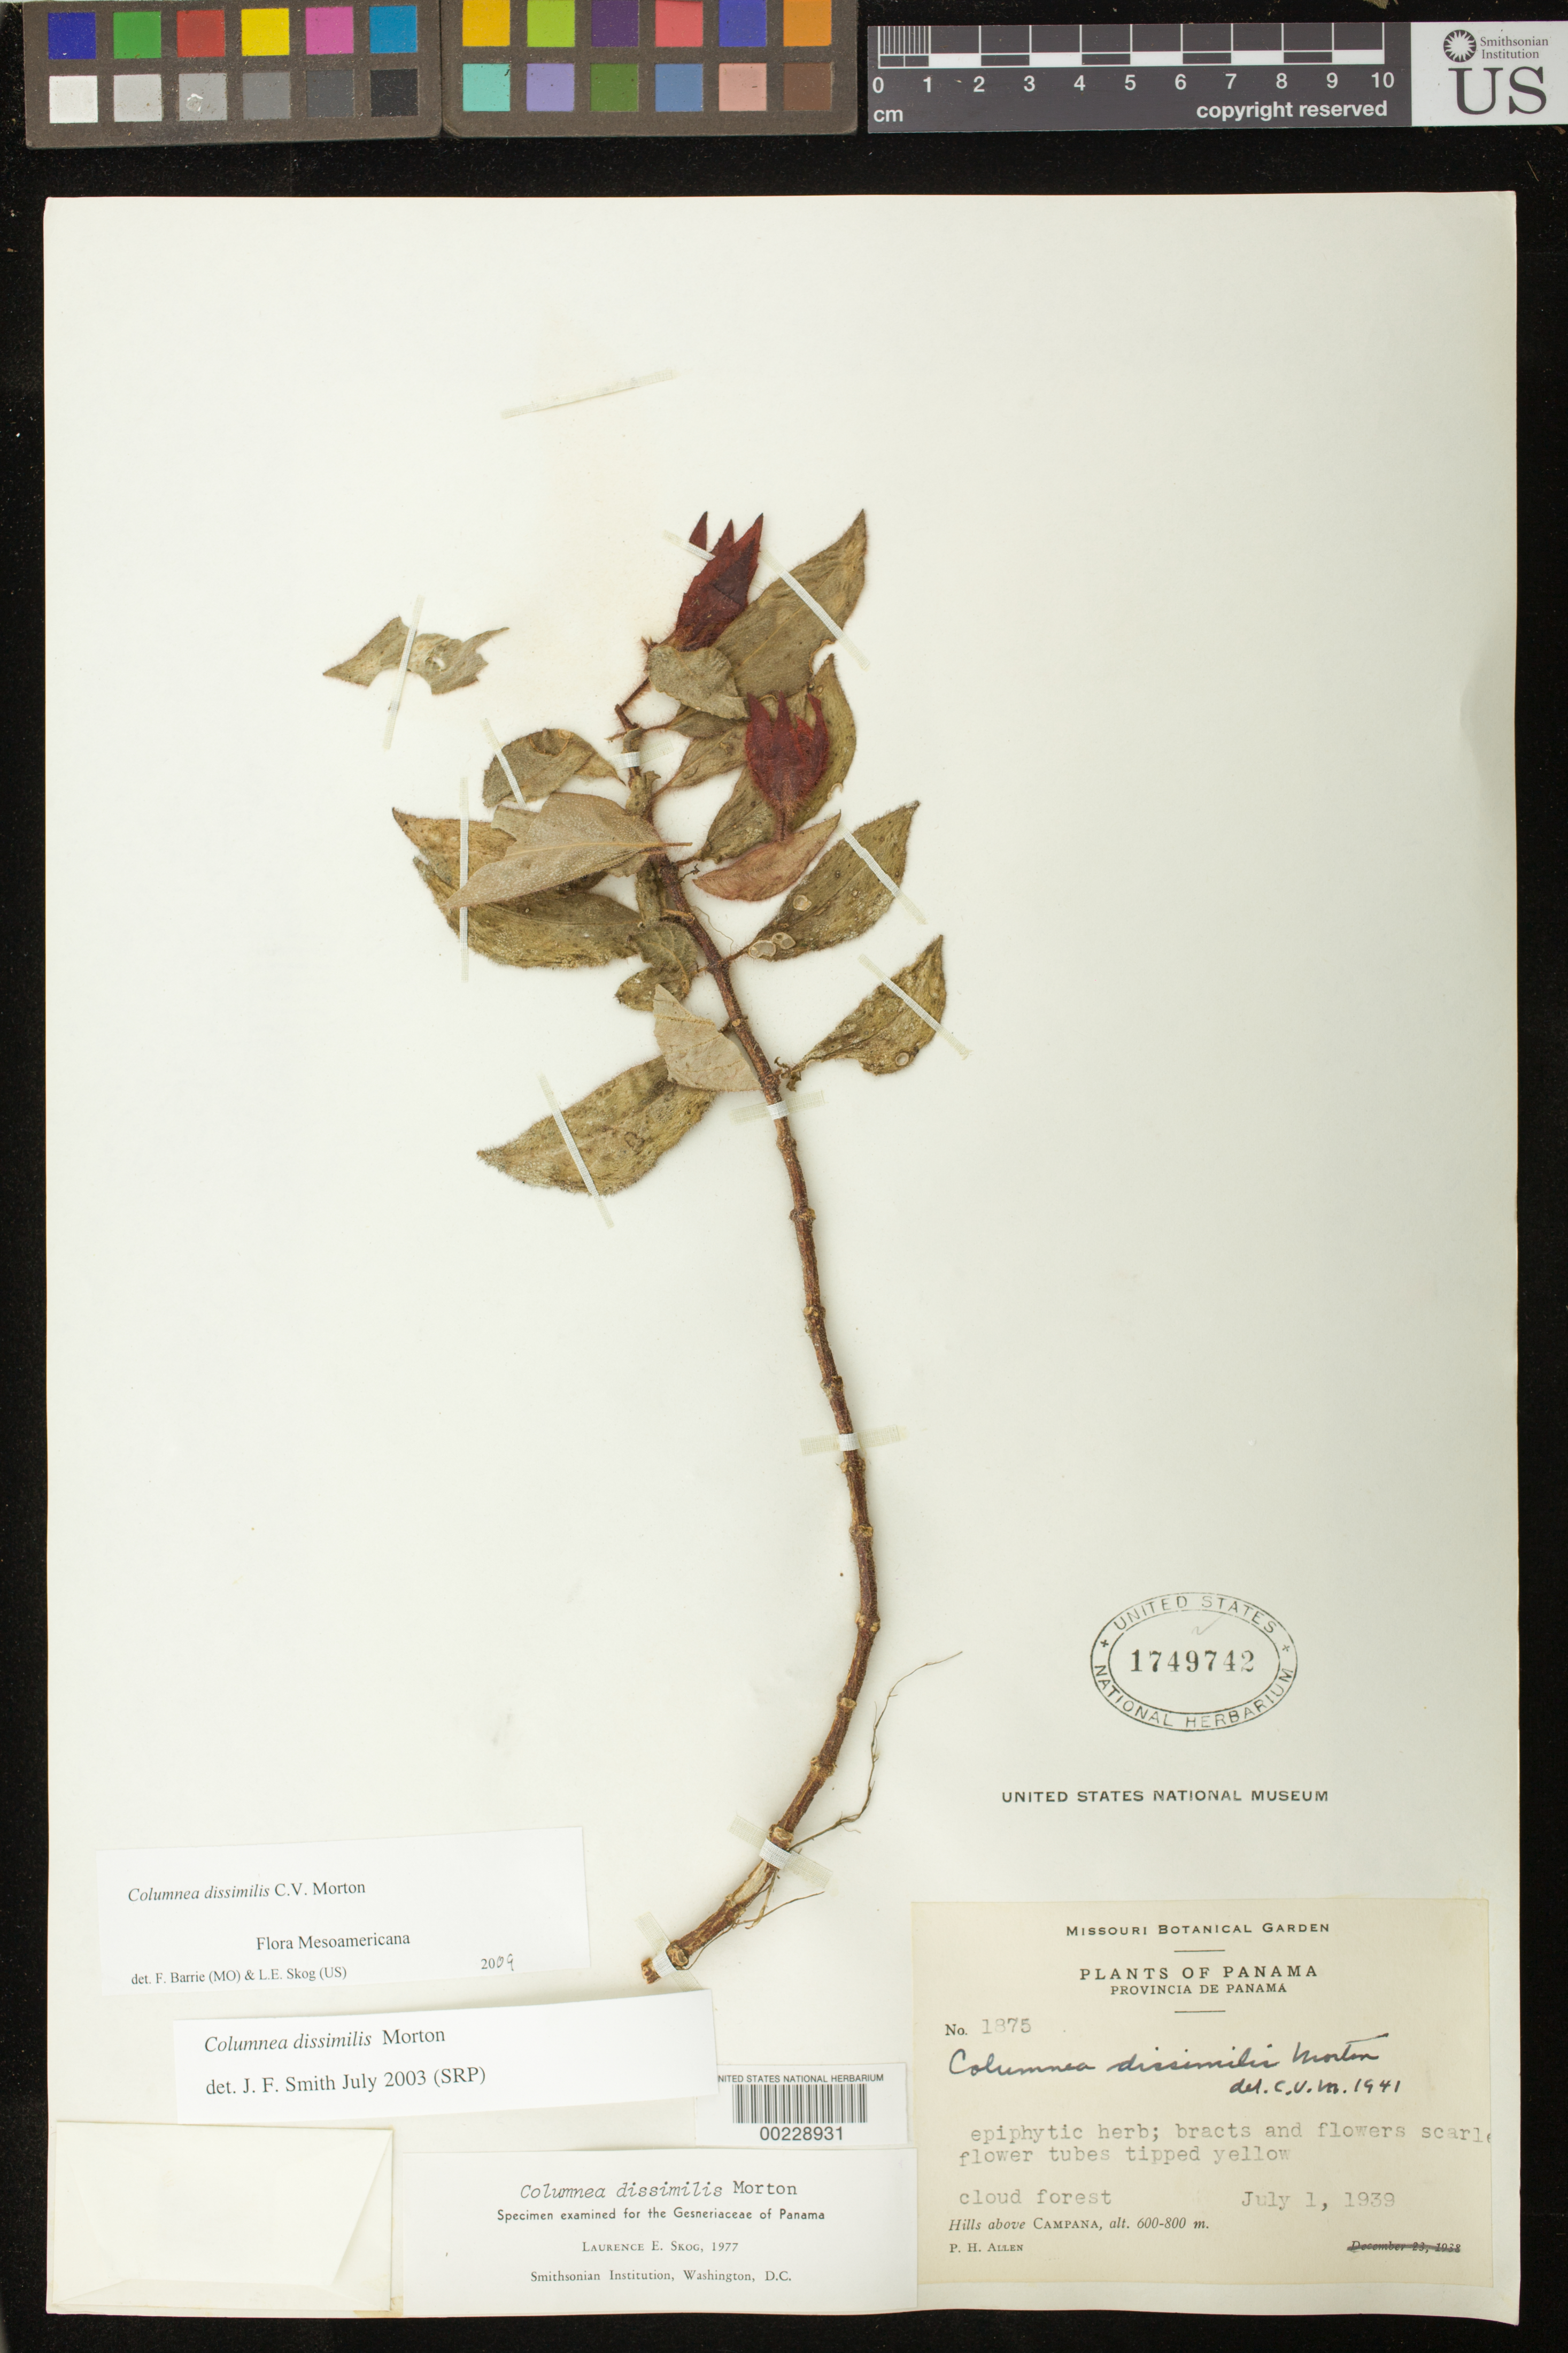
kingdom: Plantae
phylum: Tracheophyta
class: Magnoliopsida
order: Lamiales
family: Gesneriaceae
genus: Columnea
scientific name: Columnea dissimilis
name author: C.V. Morton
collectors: P. H. Allen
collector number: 1875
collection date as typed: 01 Jul 1939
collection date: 1939-07-01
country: Panama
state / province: Panamá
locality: Hills above Campana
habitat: Cloud forest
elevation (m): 600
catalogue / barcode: US 1749742